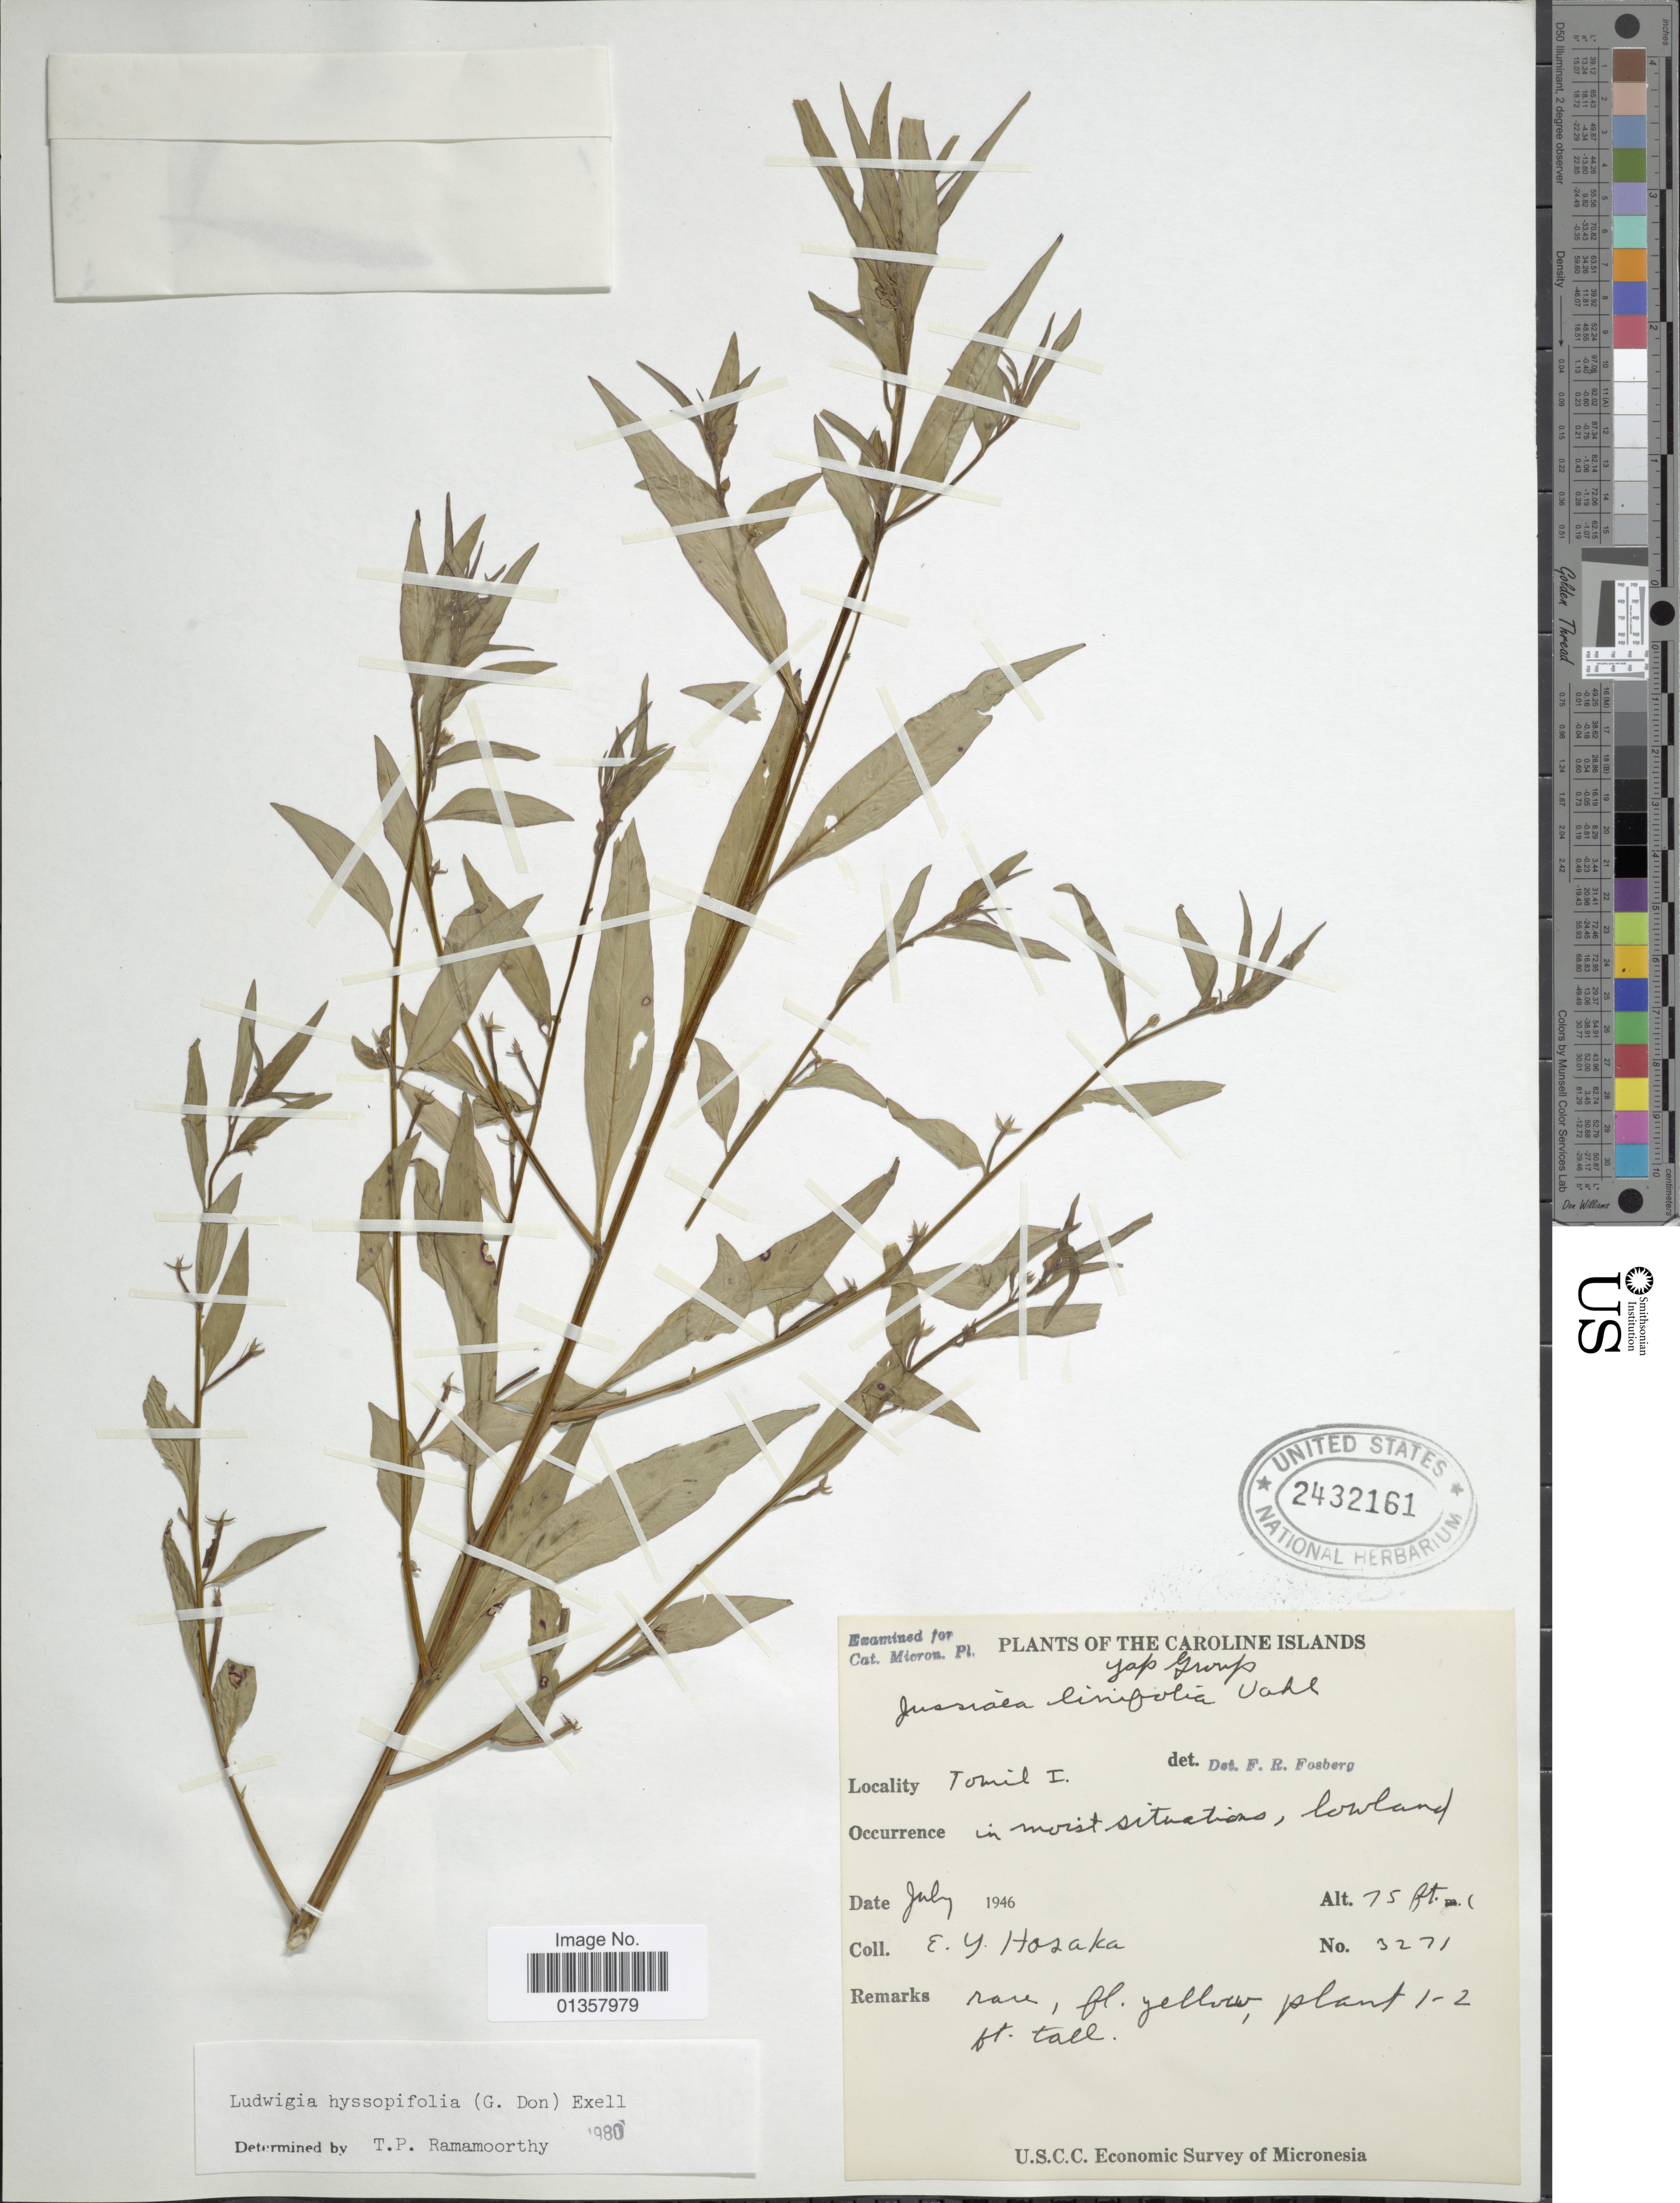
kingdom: Plantae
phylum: Tracheophyta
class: Magnoliopsida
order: Myrtales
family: Onagraceae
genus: Ludwigia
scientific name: Ludwigia hyssopifolia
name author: (G. Don) Exell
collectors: E. Y. Hosaka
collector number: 3271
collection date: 1946-07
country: Micronesia, Federated States of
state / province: Yap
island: Gagil Tamil [Gagil-Tomil]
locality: Caroline Islands, Tomil I. [interpreted]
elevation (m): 23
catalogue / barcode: US 2432161